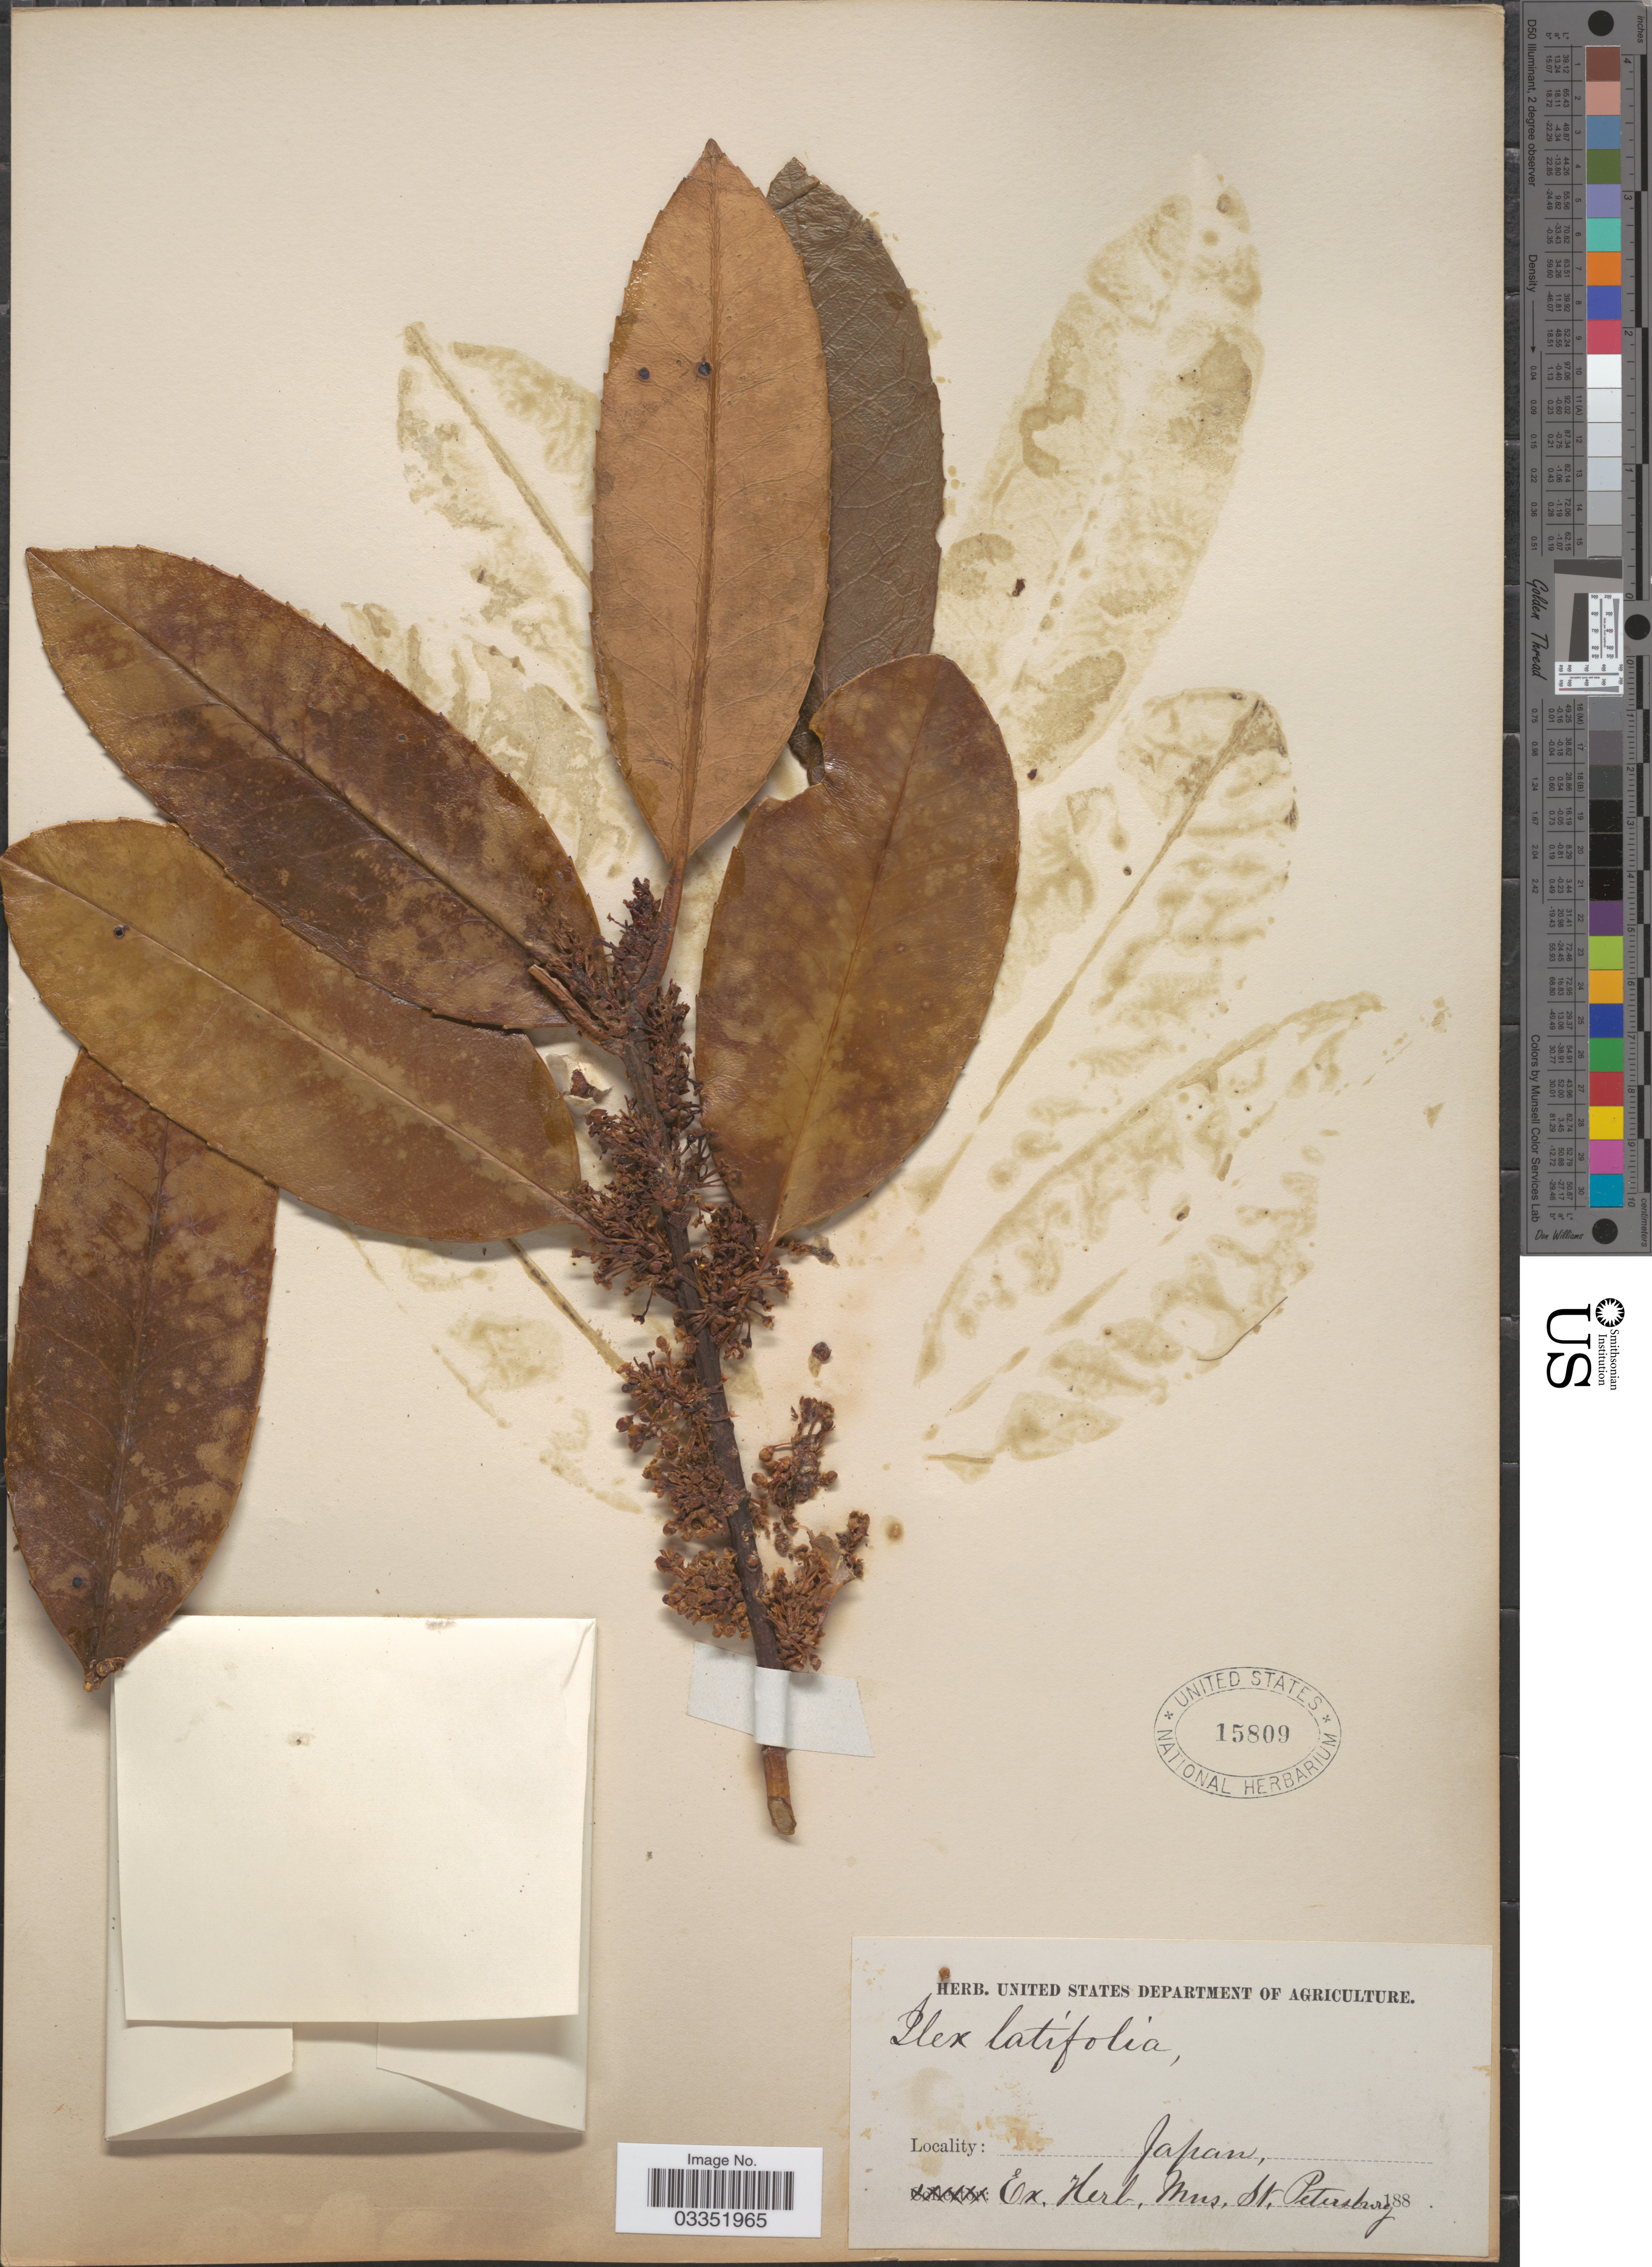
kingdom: Plantae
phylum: Tracheophyta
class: Magnoliopsida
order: Aquifoliales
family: Aquifoliaceae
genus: Ilex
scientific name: Ilex latifolia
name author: Thunb.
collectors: ex herb. Mus. St. Petersburg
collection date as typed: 188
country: Japan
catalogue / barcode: US 15809